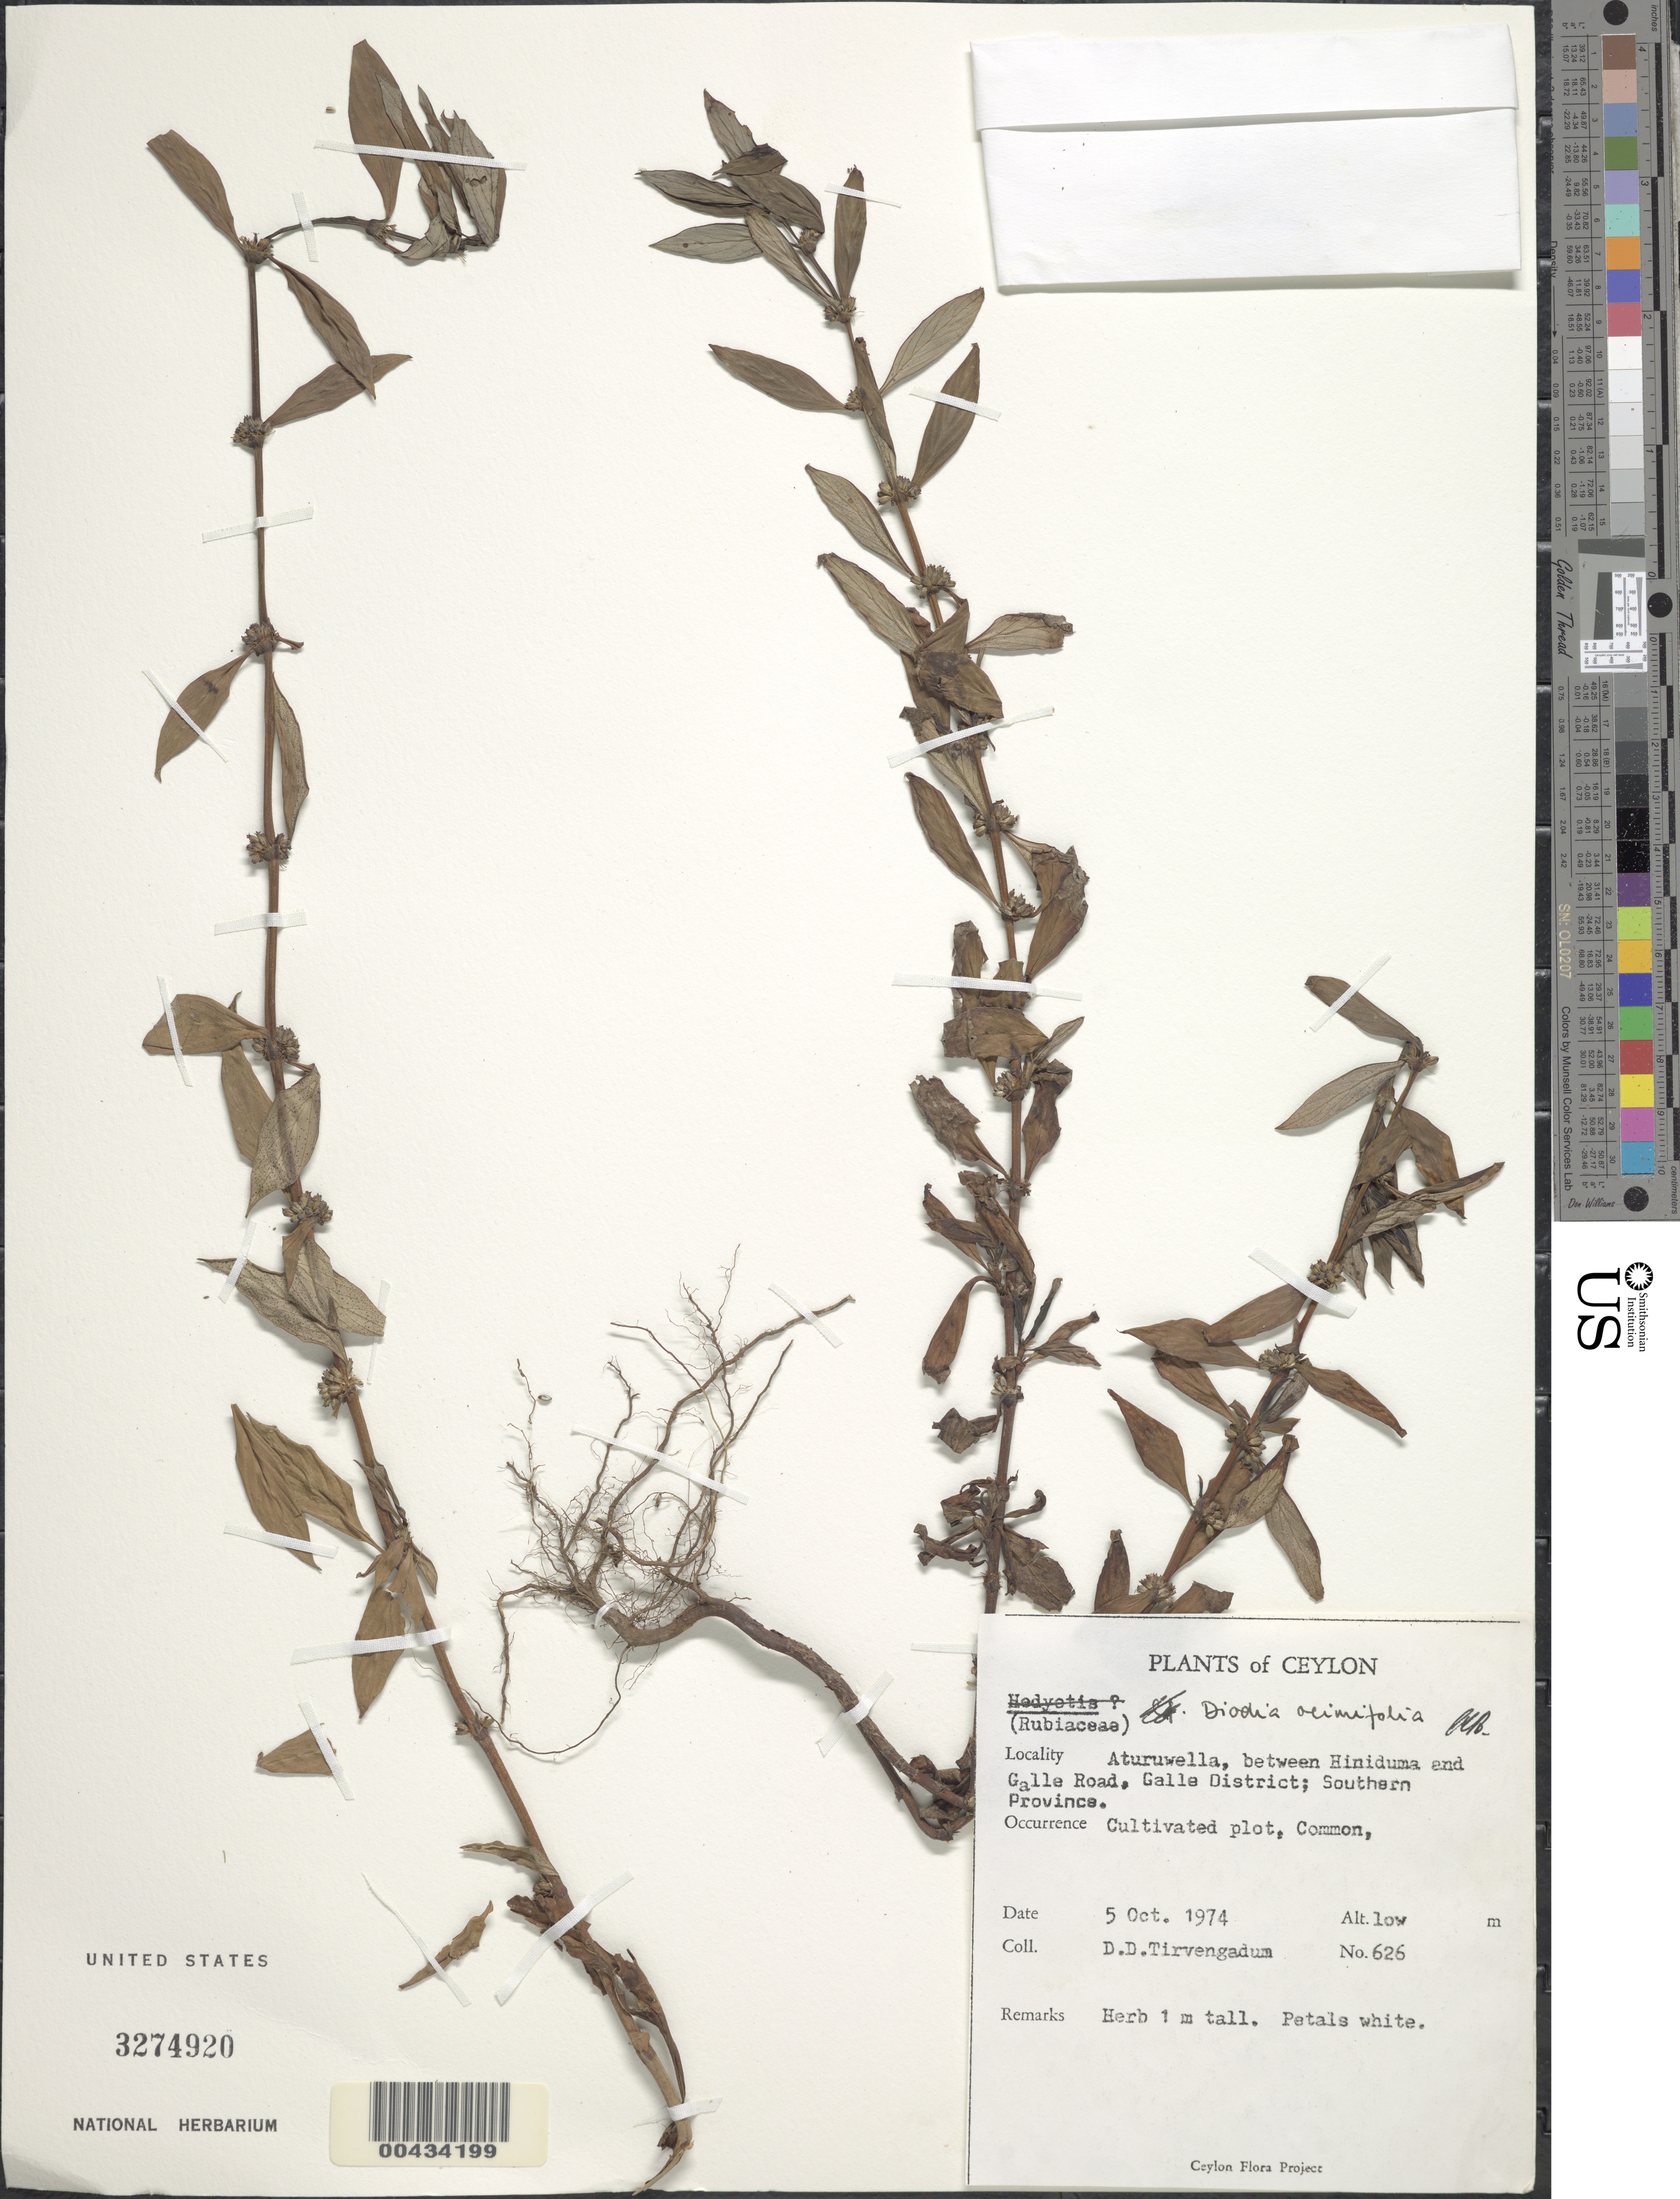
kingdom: Plantae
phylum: Tracheophyta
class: Magnoliopsida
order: Gentianales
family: Rubiaceae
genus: Diodia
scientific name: Diodia ocymifolia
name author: (Willd.) Bremek.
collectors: D. Tirvengadum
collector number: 626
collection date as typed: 05 Oct 1974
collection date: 1974-10-05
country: Sri Lanka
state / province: Southern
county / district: Galle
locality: Aturuwella, between Hiniduma and Galle Rd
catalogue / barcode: US 3274920